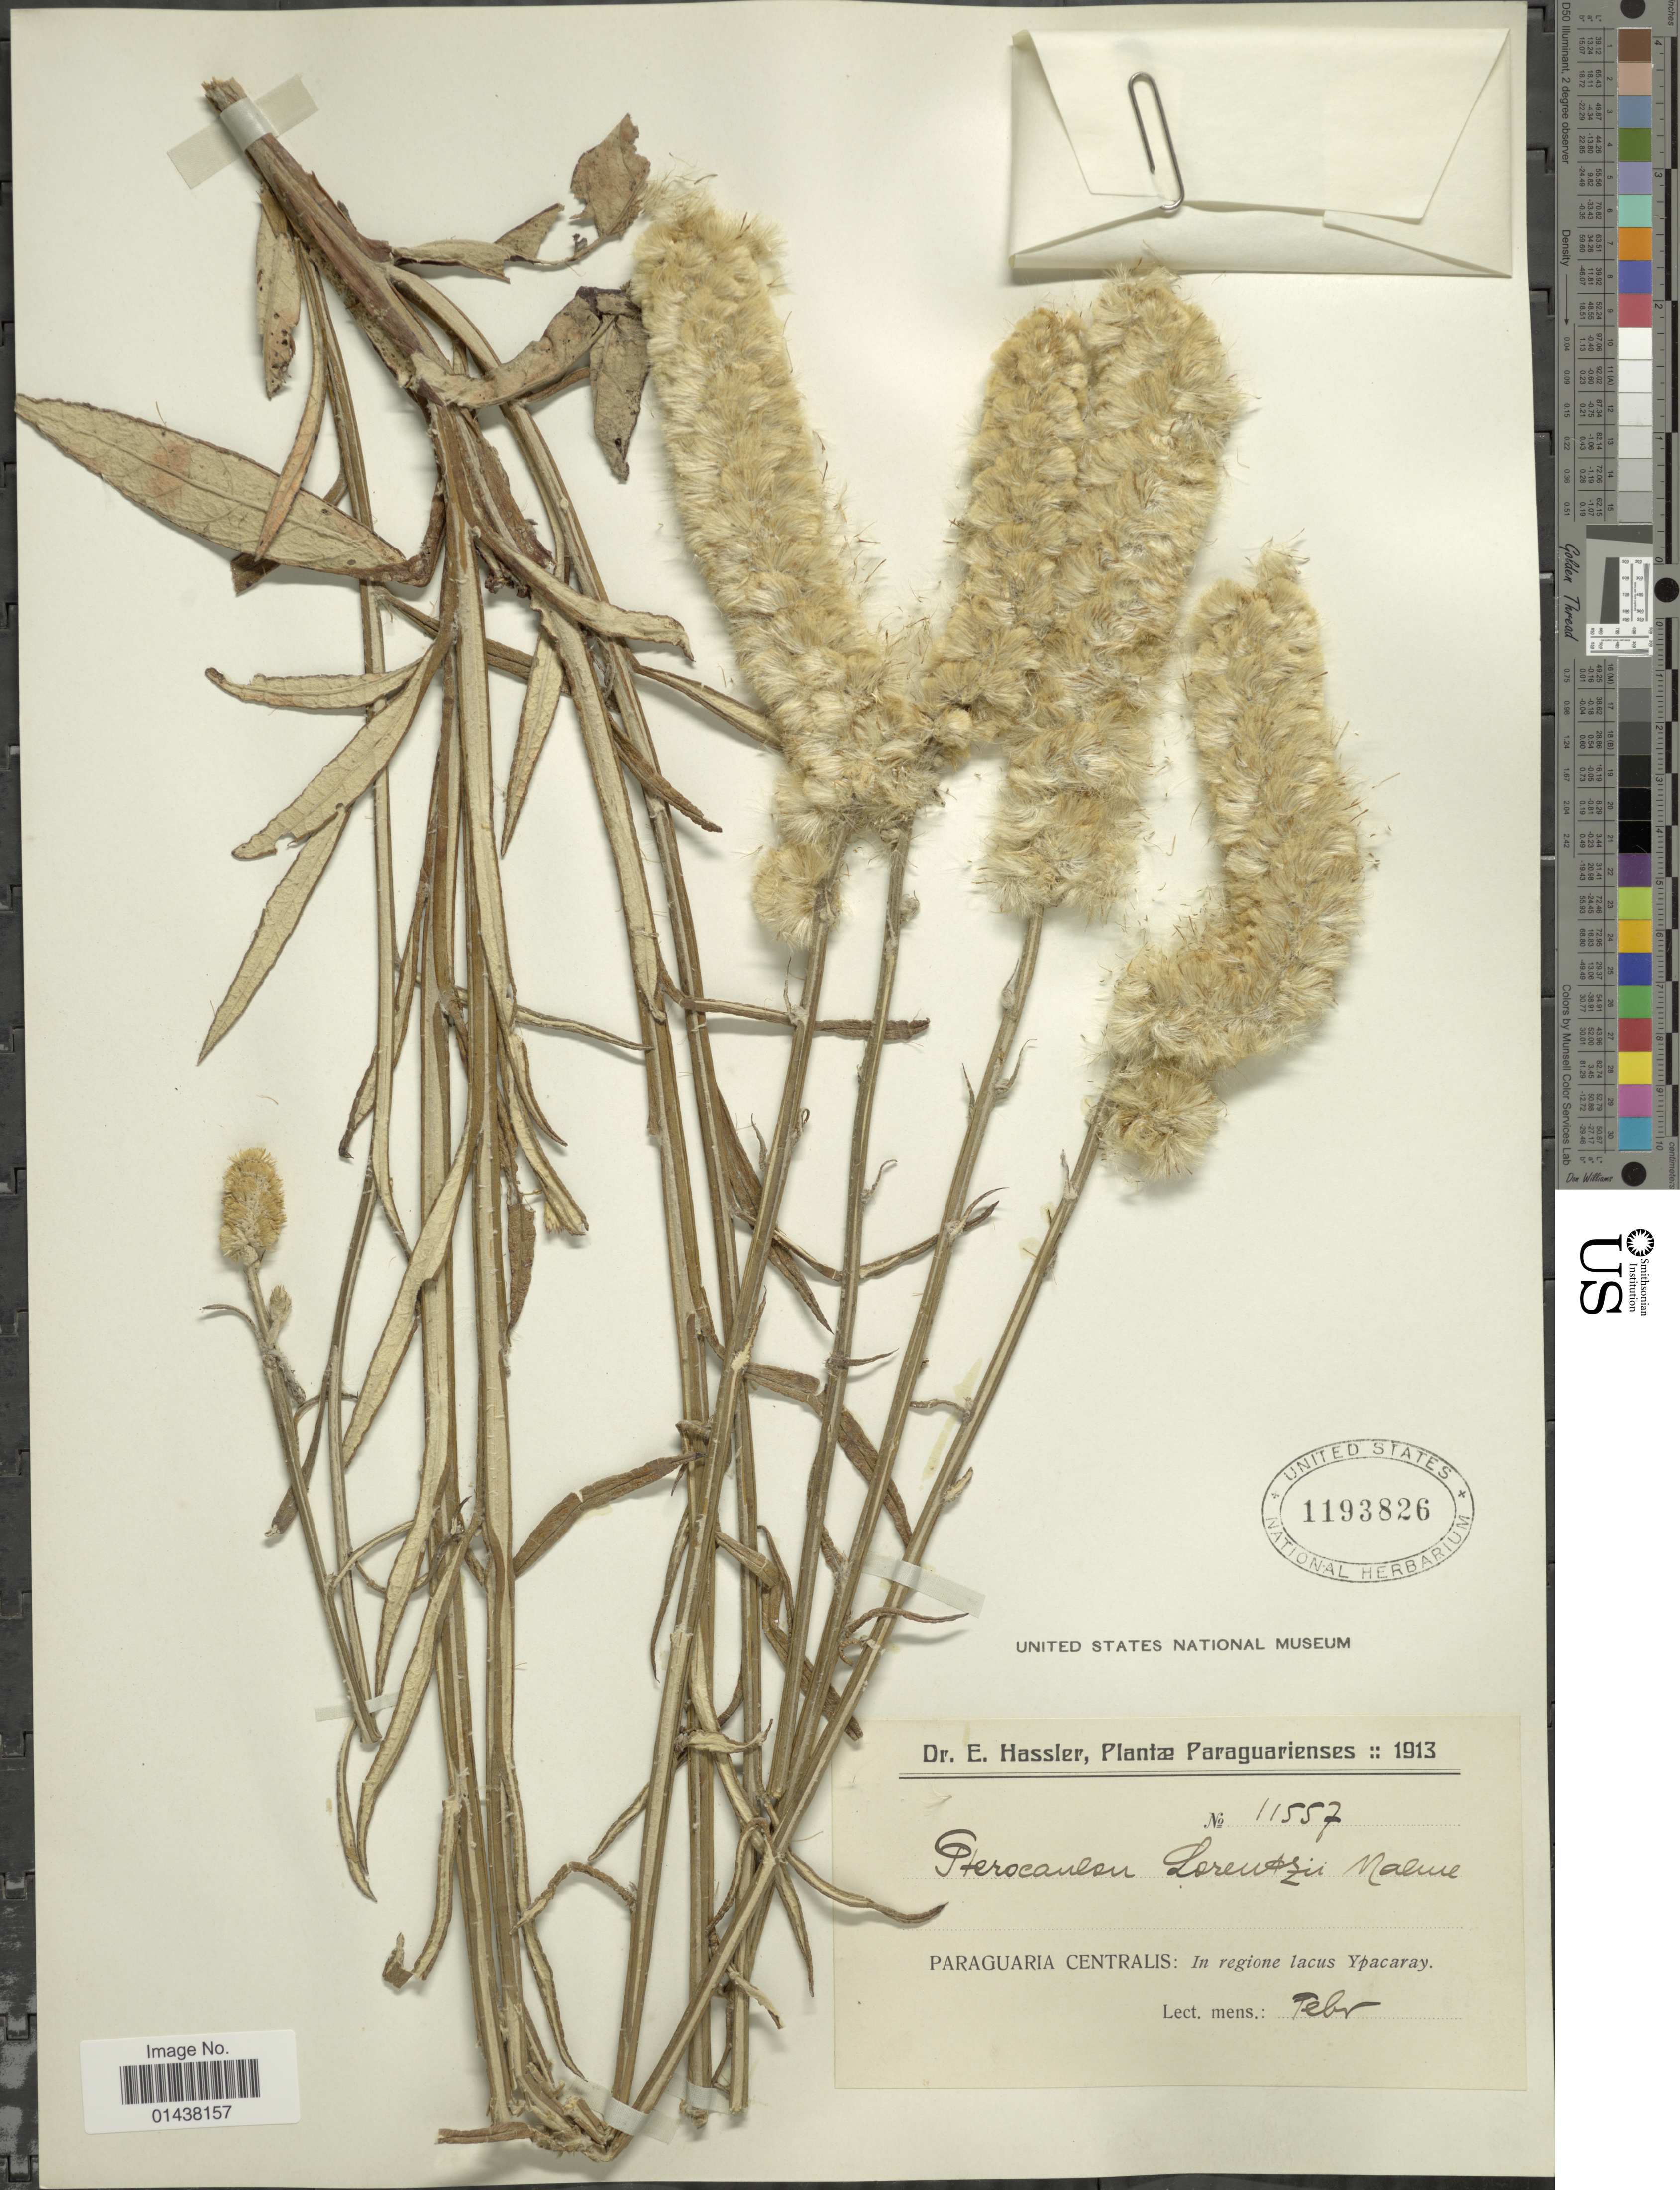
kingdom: Plantae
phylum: Tracheophyta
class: Magnoliopsida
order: Asterales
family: Asteraceae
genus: Pterocaulon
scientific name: Pterocaulon lorentzii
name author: Malme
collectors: E. Hassler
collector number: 11557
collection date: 1913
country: Paraguay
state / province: Paraguari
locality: In regione lacus Ypacaray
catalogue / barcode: US 1193826